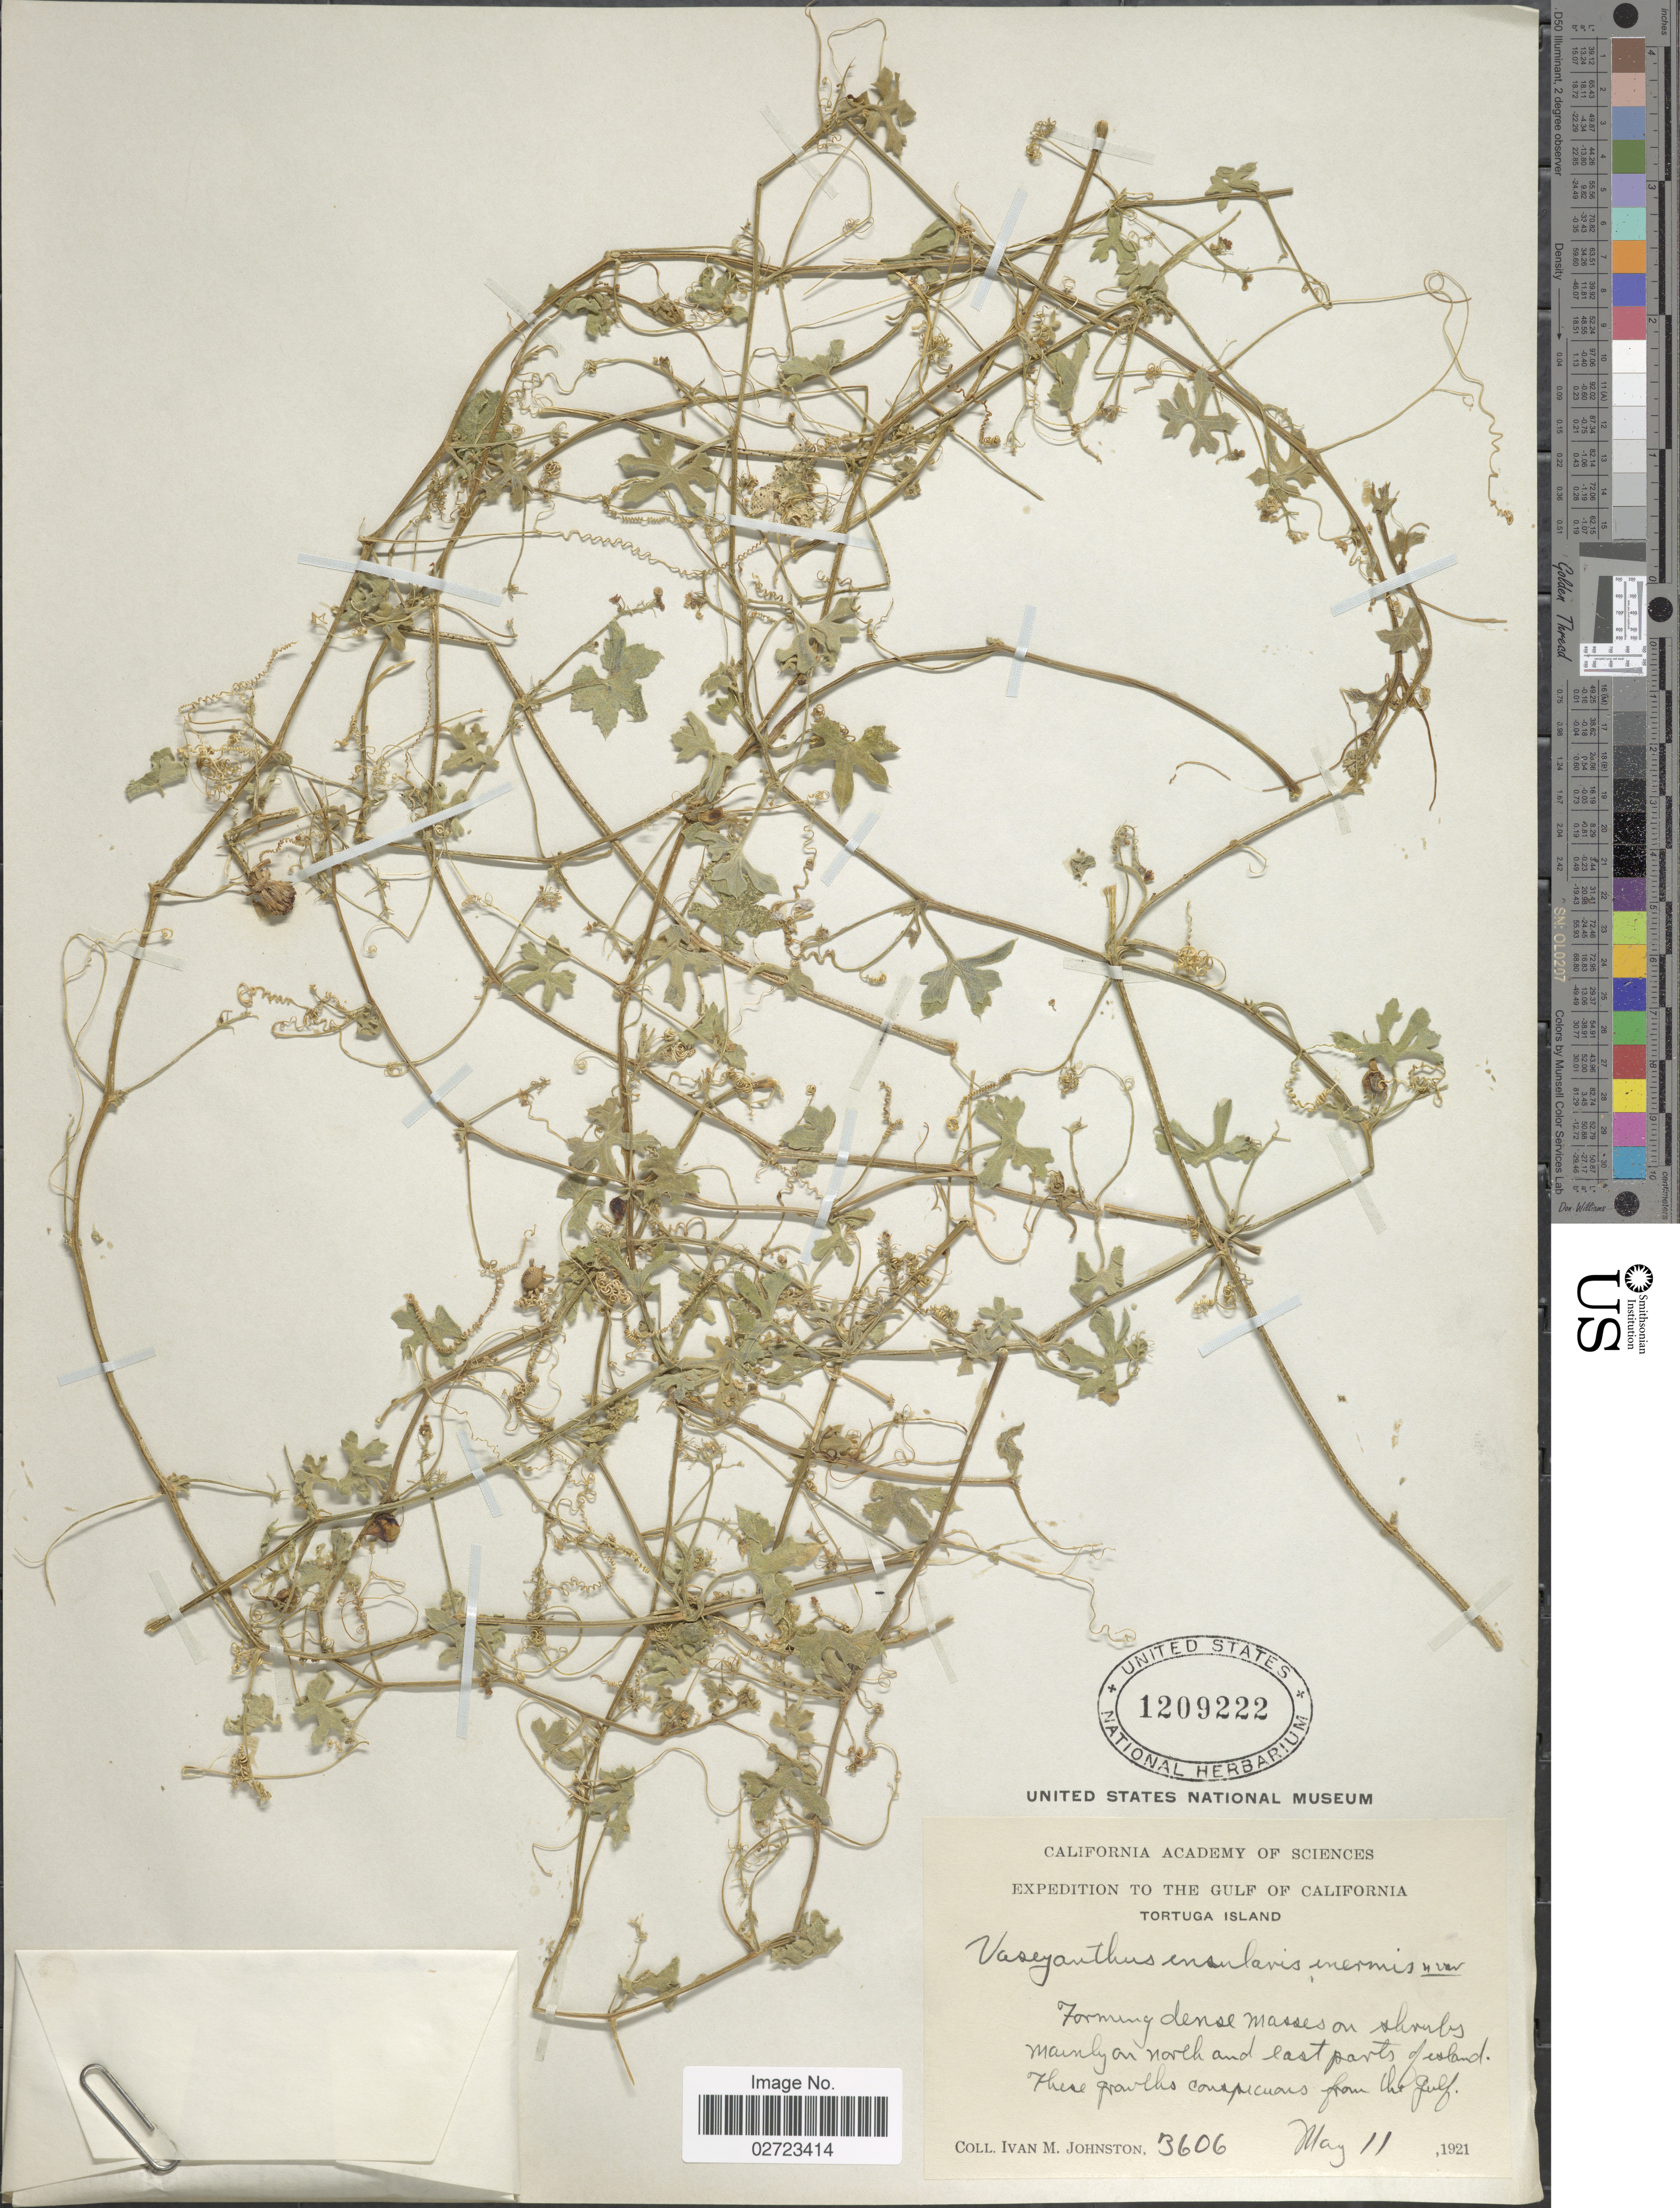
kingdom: Plantae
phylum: Tracheophyta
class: Magnoliopsida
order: Cucurbitales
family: Cucurbitaceae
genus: Echinopepon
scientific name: Echinopepon insularis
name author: S. Watson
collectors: I.M. Johnston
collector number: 3606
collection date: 1921-05-11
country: Mexico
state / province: Baja California Sur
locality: The Gulf of California, Tortuga Island, mainly on north and east parts of island.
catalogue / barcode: US 1209222